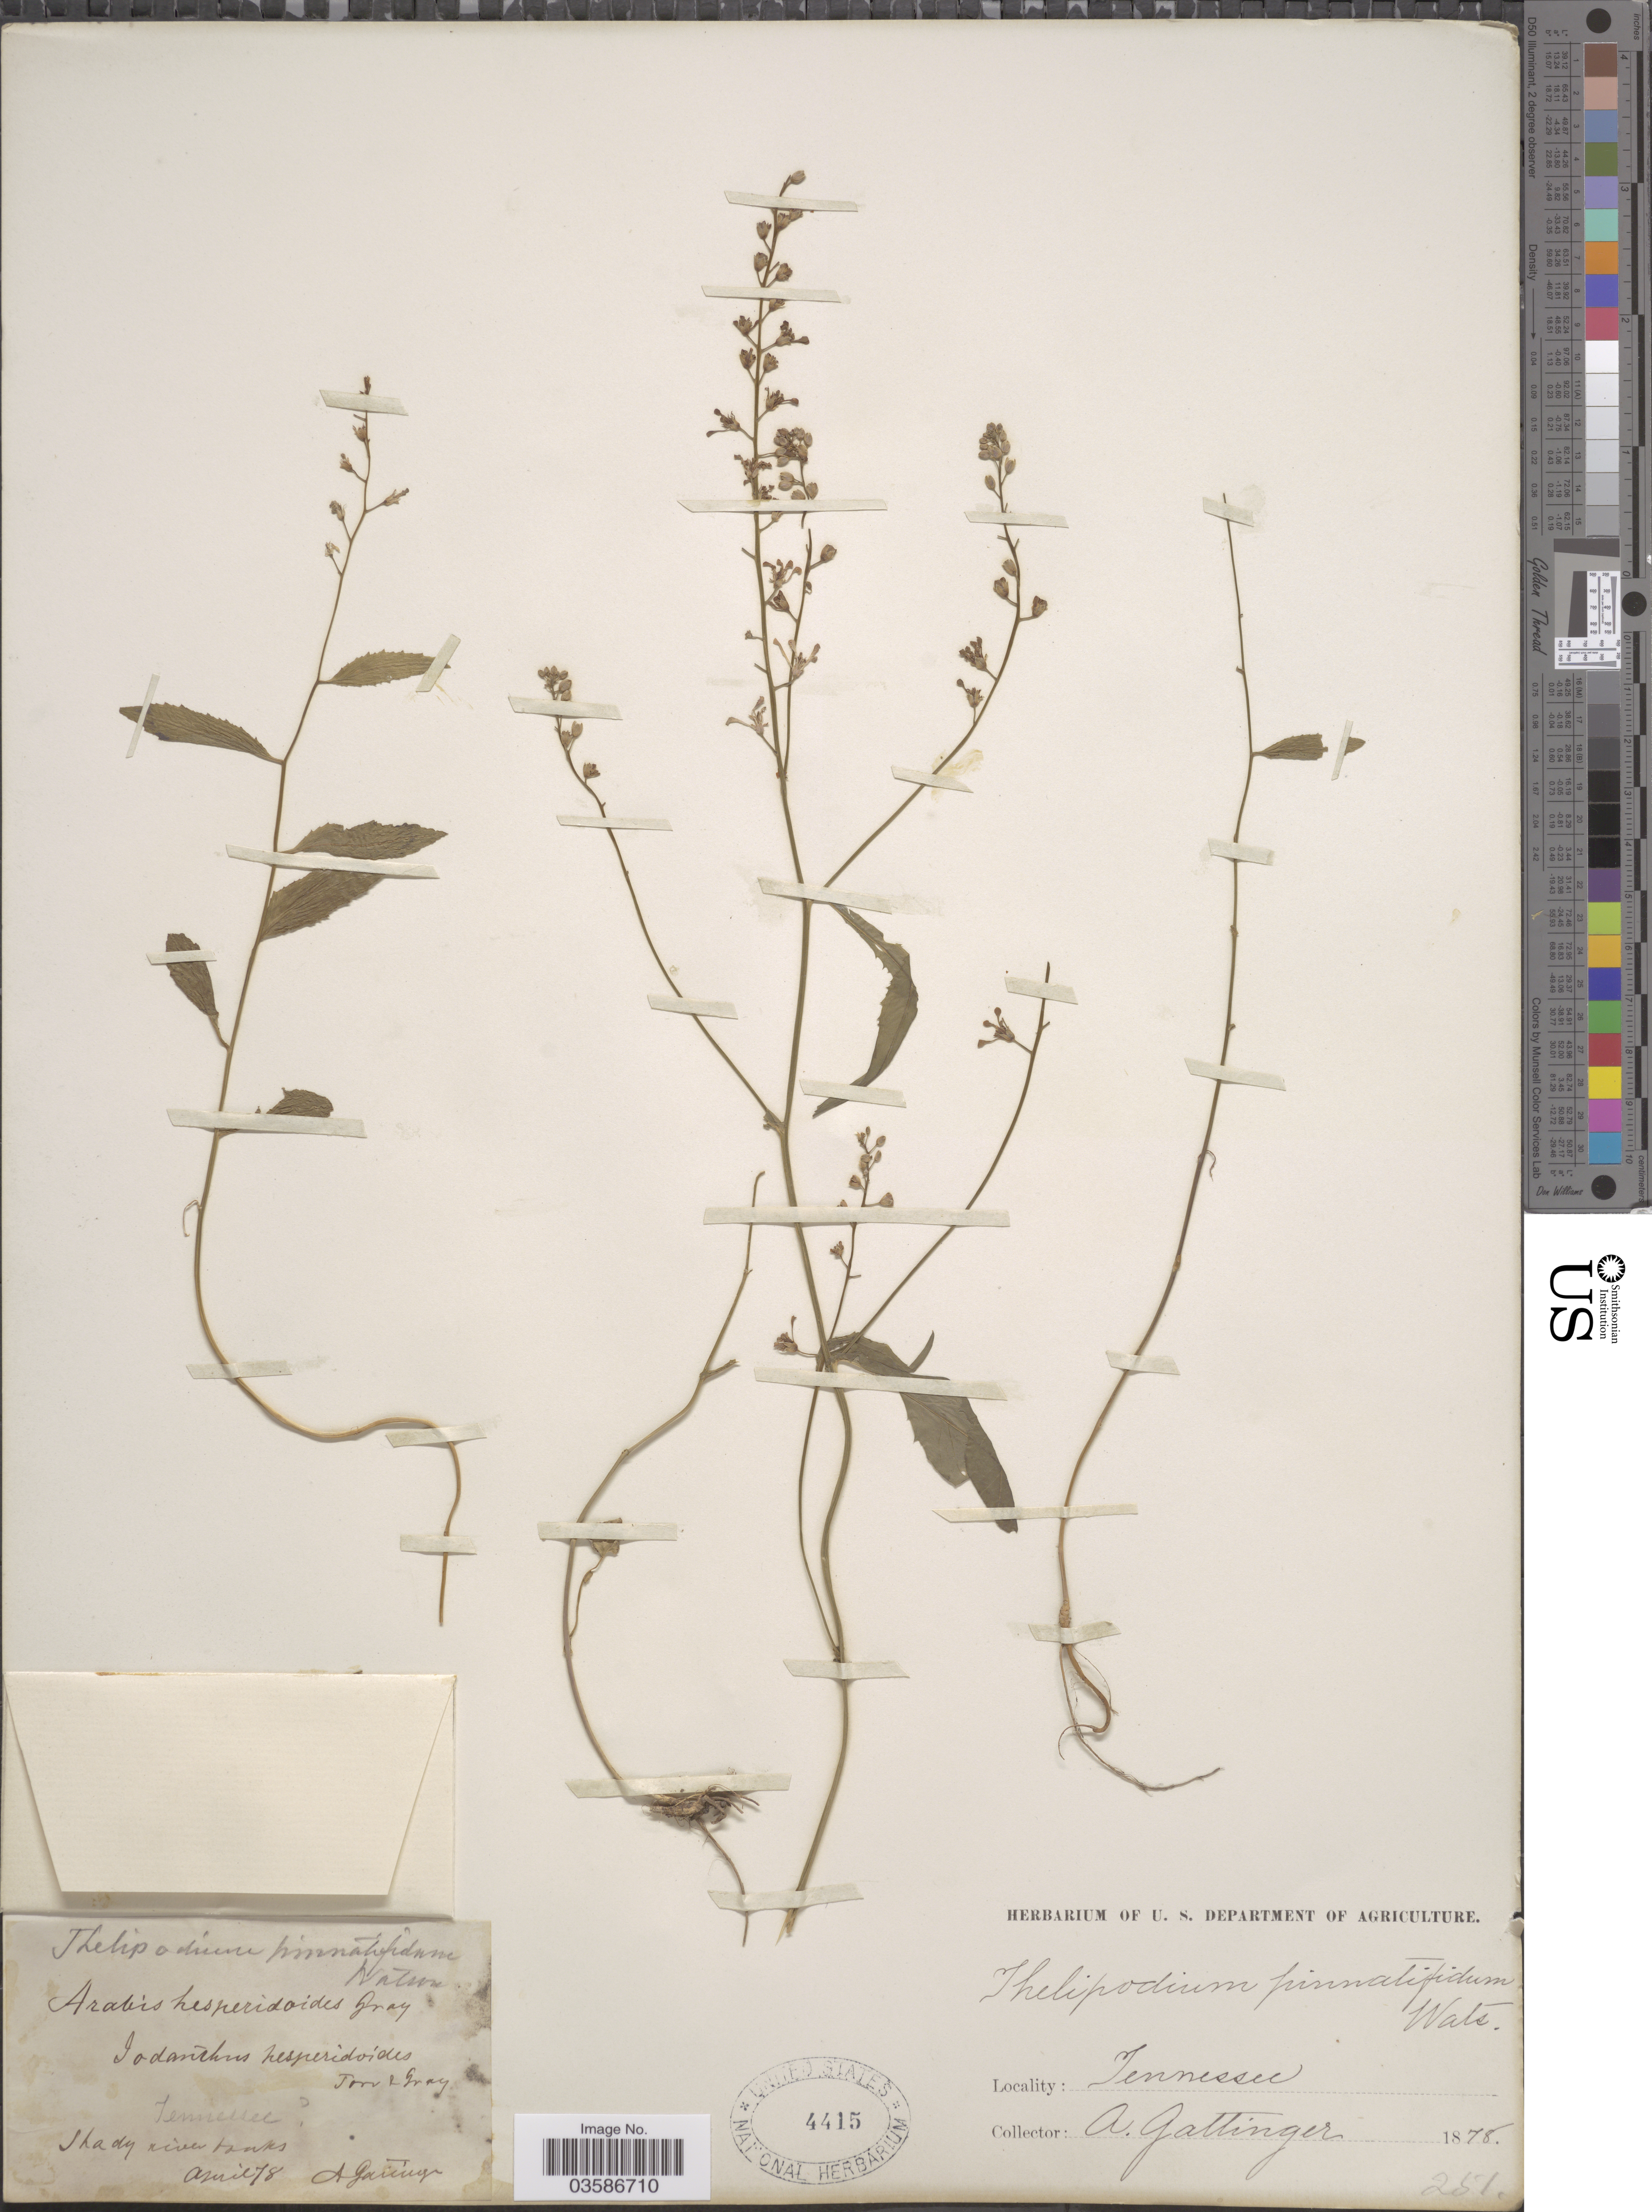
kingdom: Plantae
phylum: Tracheophyta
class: Magnoliopsida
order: Brassicales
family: Brassicaceae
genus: Iodanthus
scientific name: Iodanthus pinnatifidus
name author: (Michx.) Steud.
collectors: A. Gattinger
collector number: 251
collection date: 1878-04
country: United States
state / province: Tennessee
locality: Shady river banks.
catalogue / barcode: US 4415